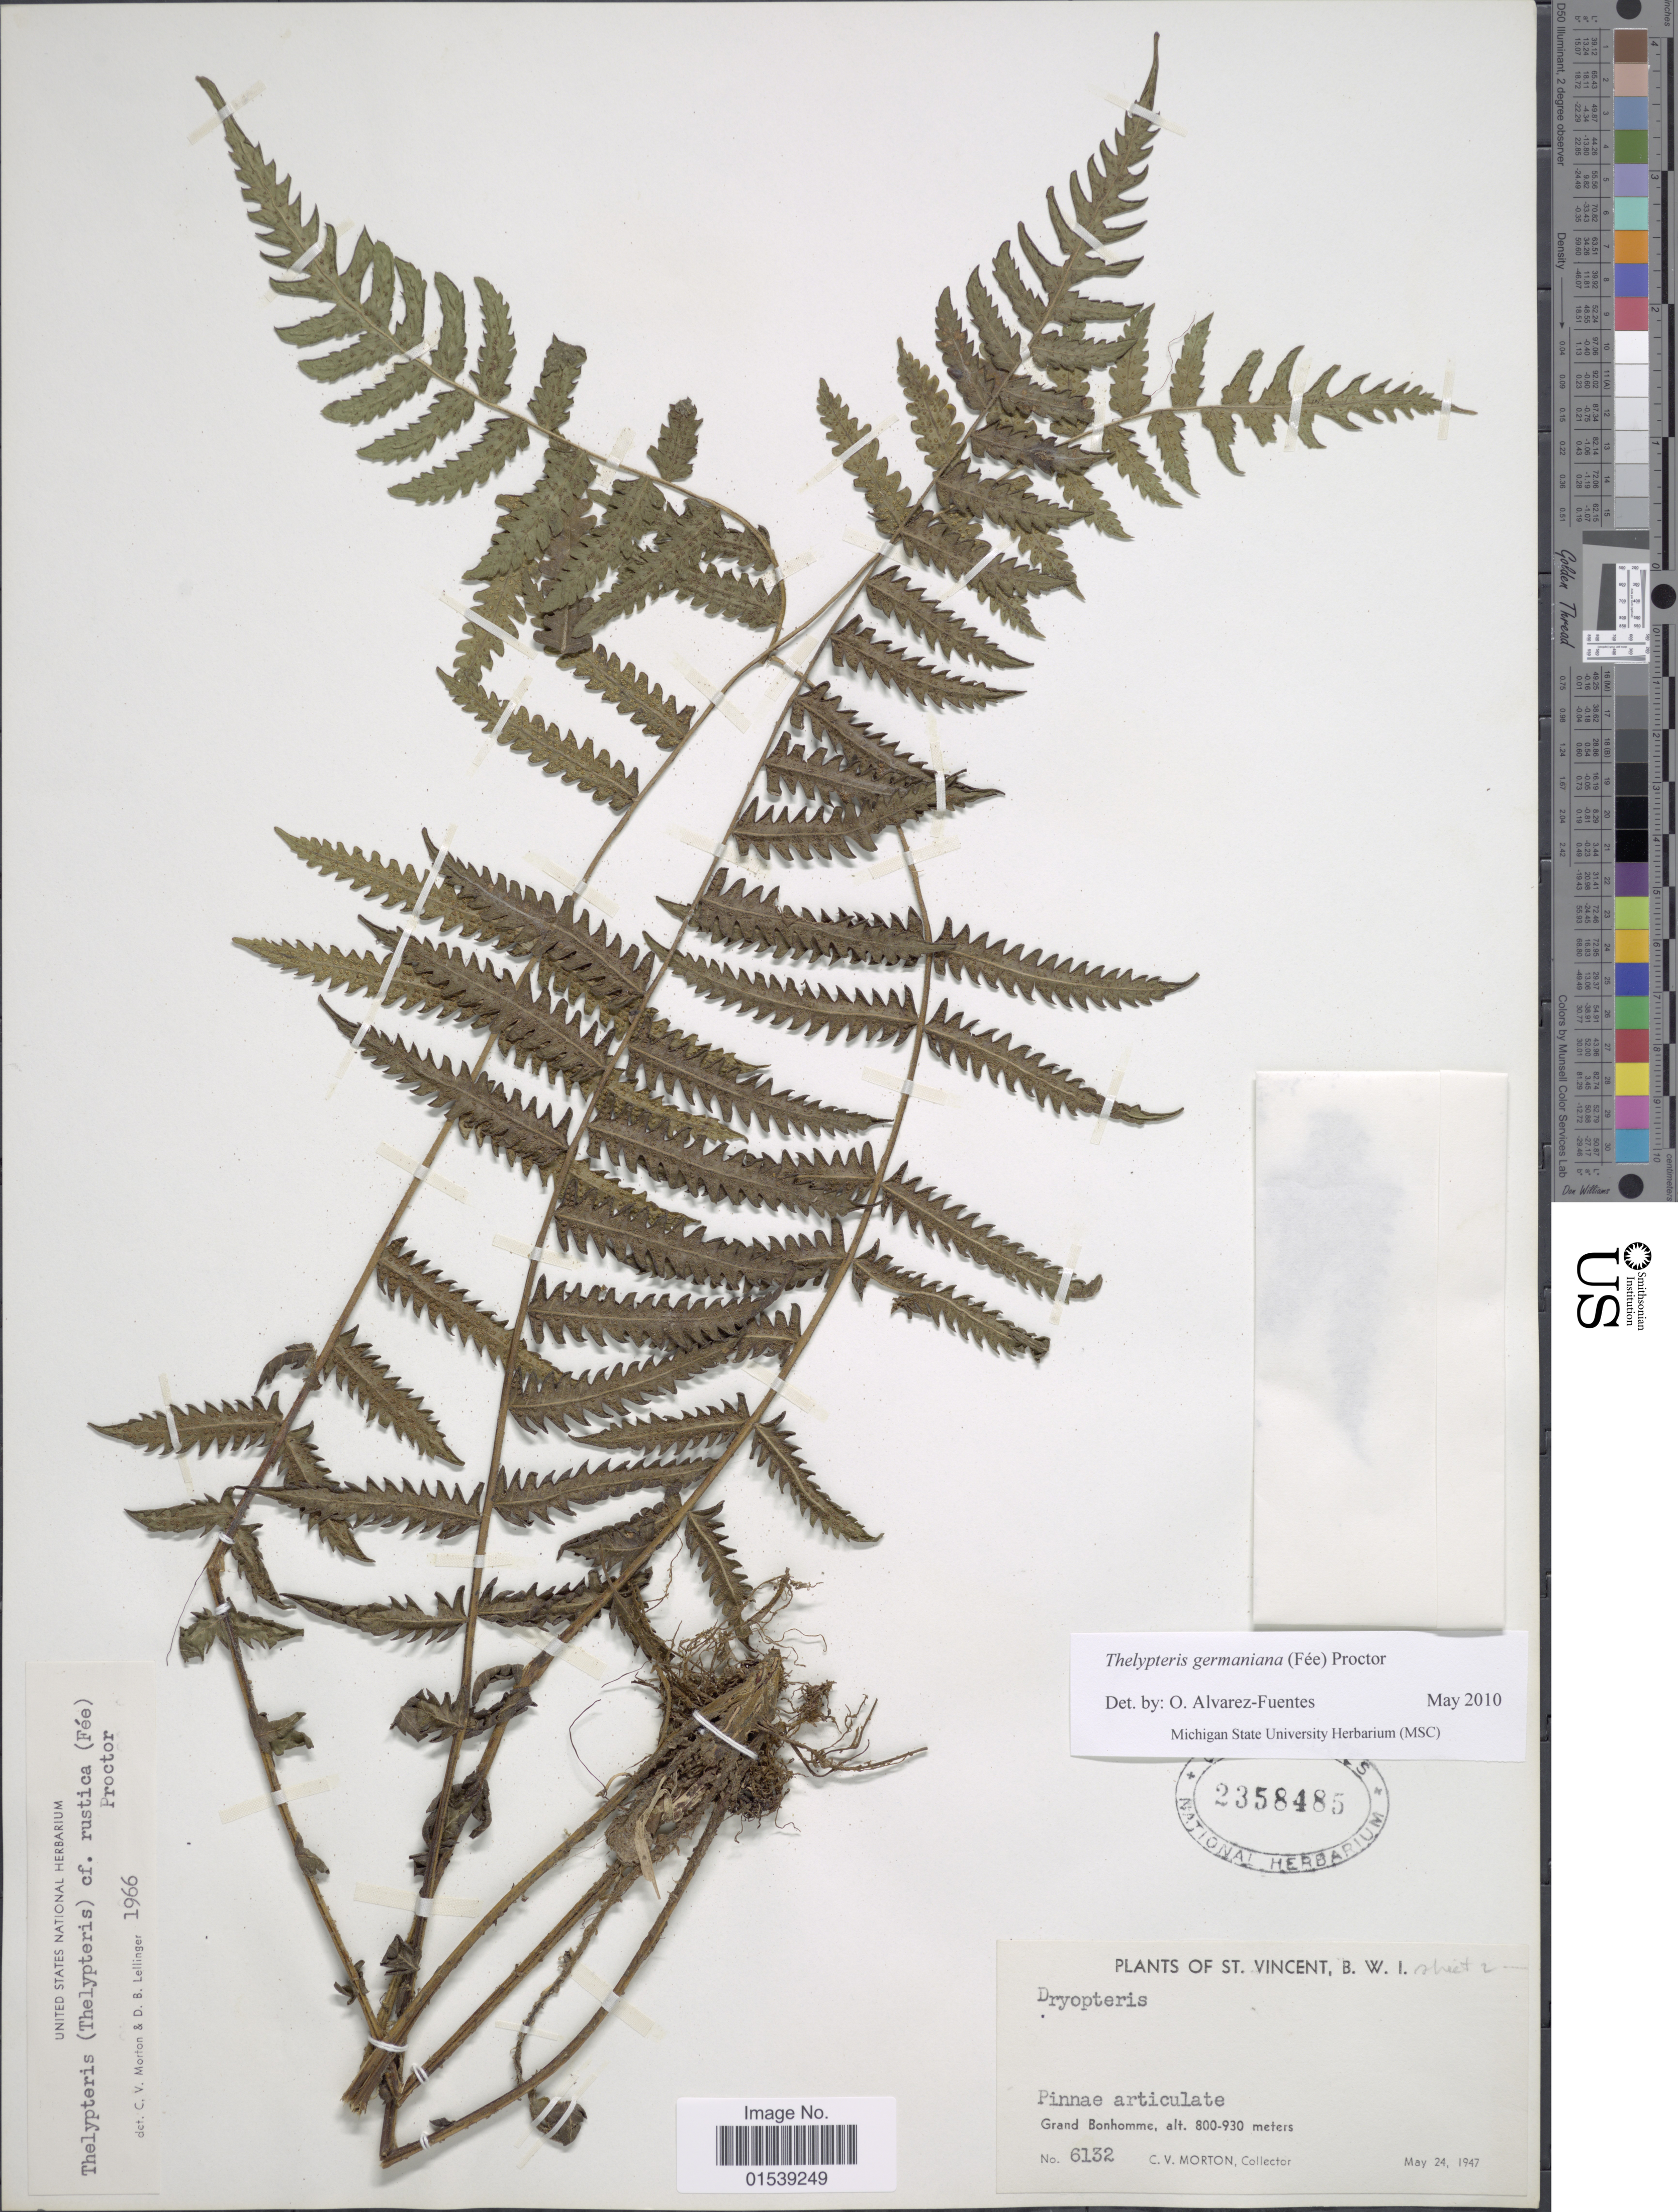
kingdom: Plantae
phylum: Tracheophyta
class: Polypodiopsida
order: Polypodiales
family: Thelypteridaceae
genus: Amauropelta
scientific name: Amauropelta germaniana (Fée) comb. nov., ined. 2015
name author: (Fée)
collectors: C. V. Morton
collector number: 6132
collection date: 1947-05-24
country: St. Vincent - Grenadines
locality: St. Vincent, B.W.I., Grand Bonhomme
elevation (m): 800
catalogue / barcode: US 2358485